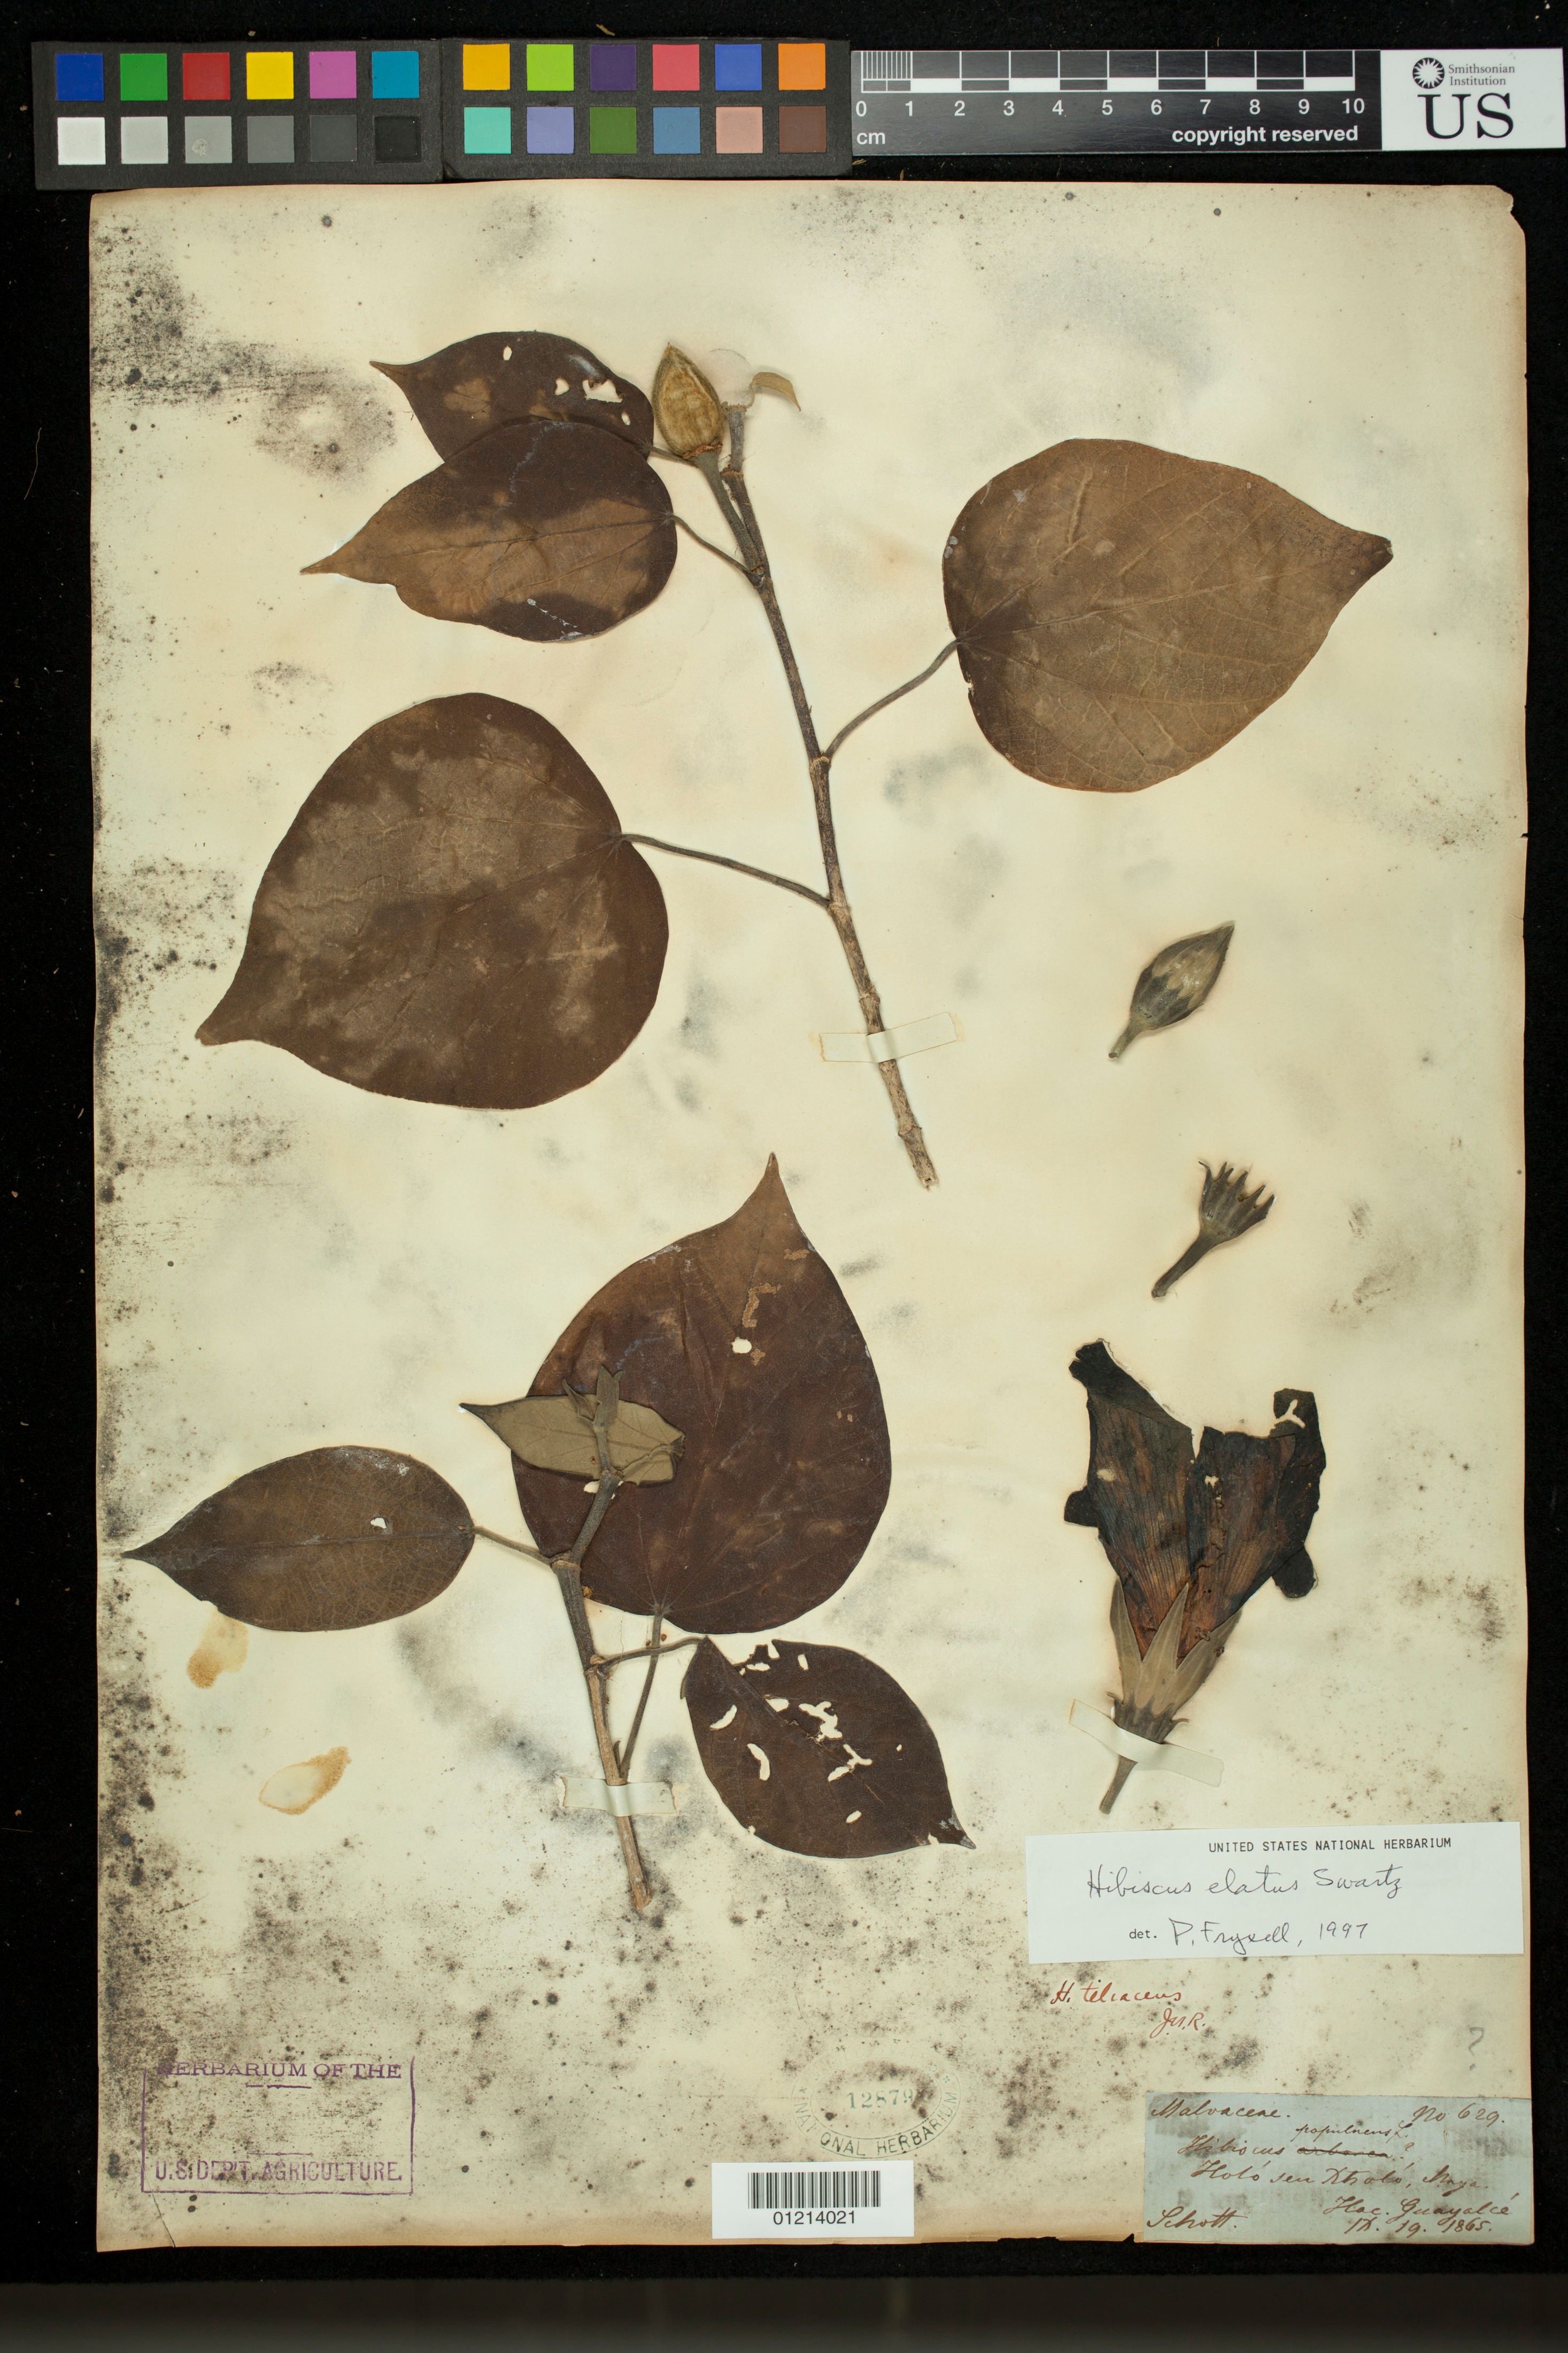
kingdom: Plantae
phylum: Tracheophyta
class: Magnoliopsida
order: Malvales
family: Malvaceae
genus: Talipariti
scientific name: Talipariti elatum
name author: (Sw.) Fryxell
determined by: Dorr, Laurence J., Curator (BOT), Smithsonian Institution - National Museum of Natural History (UNITED STATES)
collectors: A. C. V. Schott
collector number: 629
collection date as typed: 19 Sep 1865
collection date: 1865-09-19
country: Mexico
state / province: Yucatan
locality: Hacienda Guayalcé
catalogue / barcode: US 12879